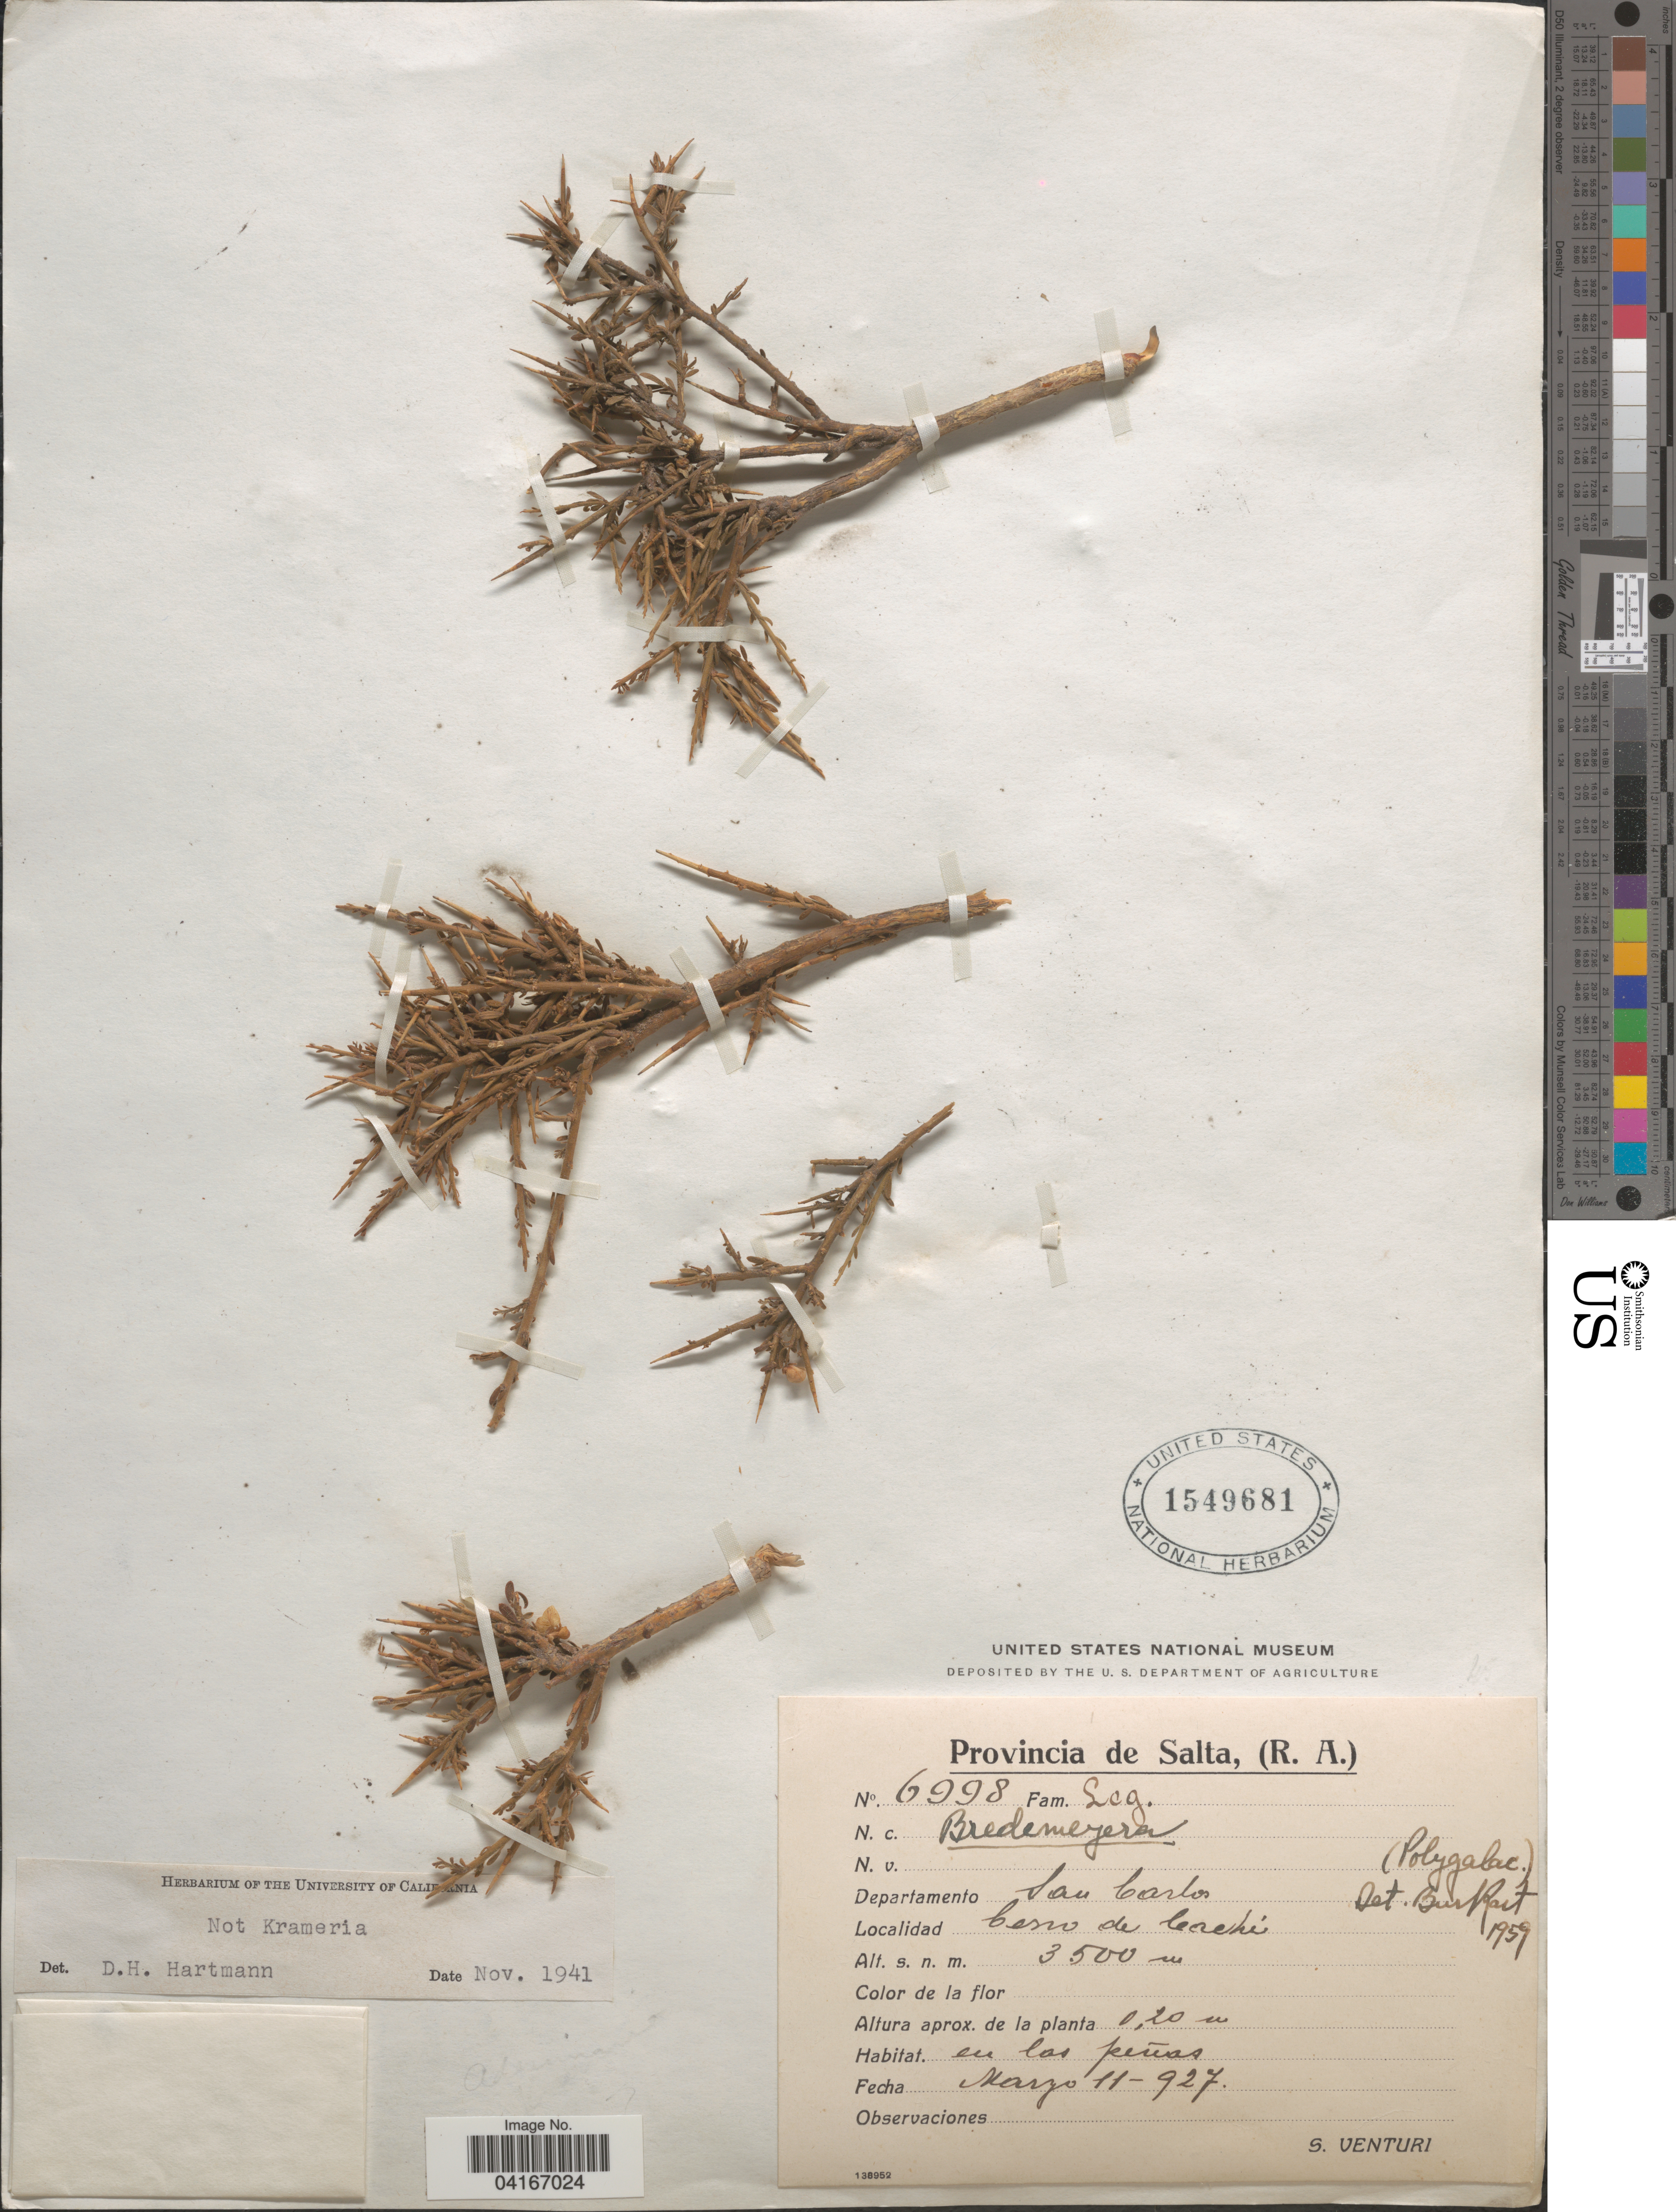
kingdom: Plantae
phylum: Tracheophyta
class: Magnoliopsida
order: Fabales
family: Polygalaceae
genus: Bredemeyera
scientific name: Bredemeyera sp.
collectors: S. Venturi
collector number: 6998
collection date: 1927-05-11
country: Argentina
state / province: Salta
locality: R. A. Departamento San Carlos. Cerro de Cachi.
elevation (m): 3500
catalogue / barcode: US 1549681